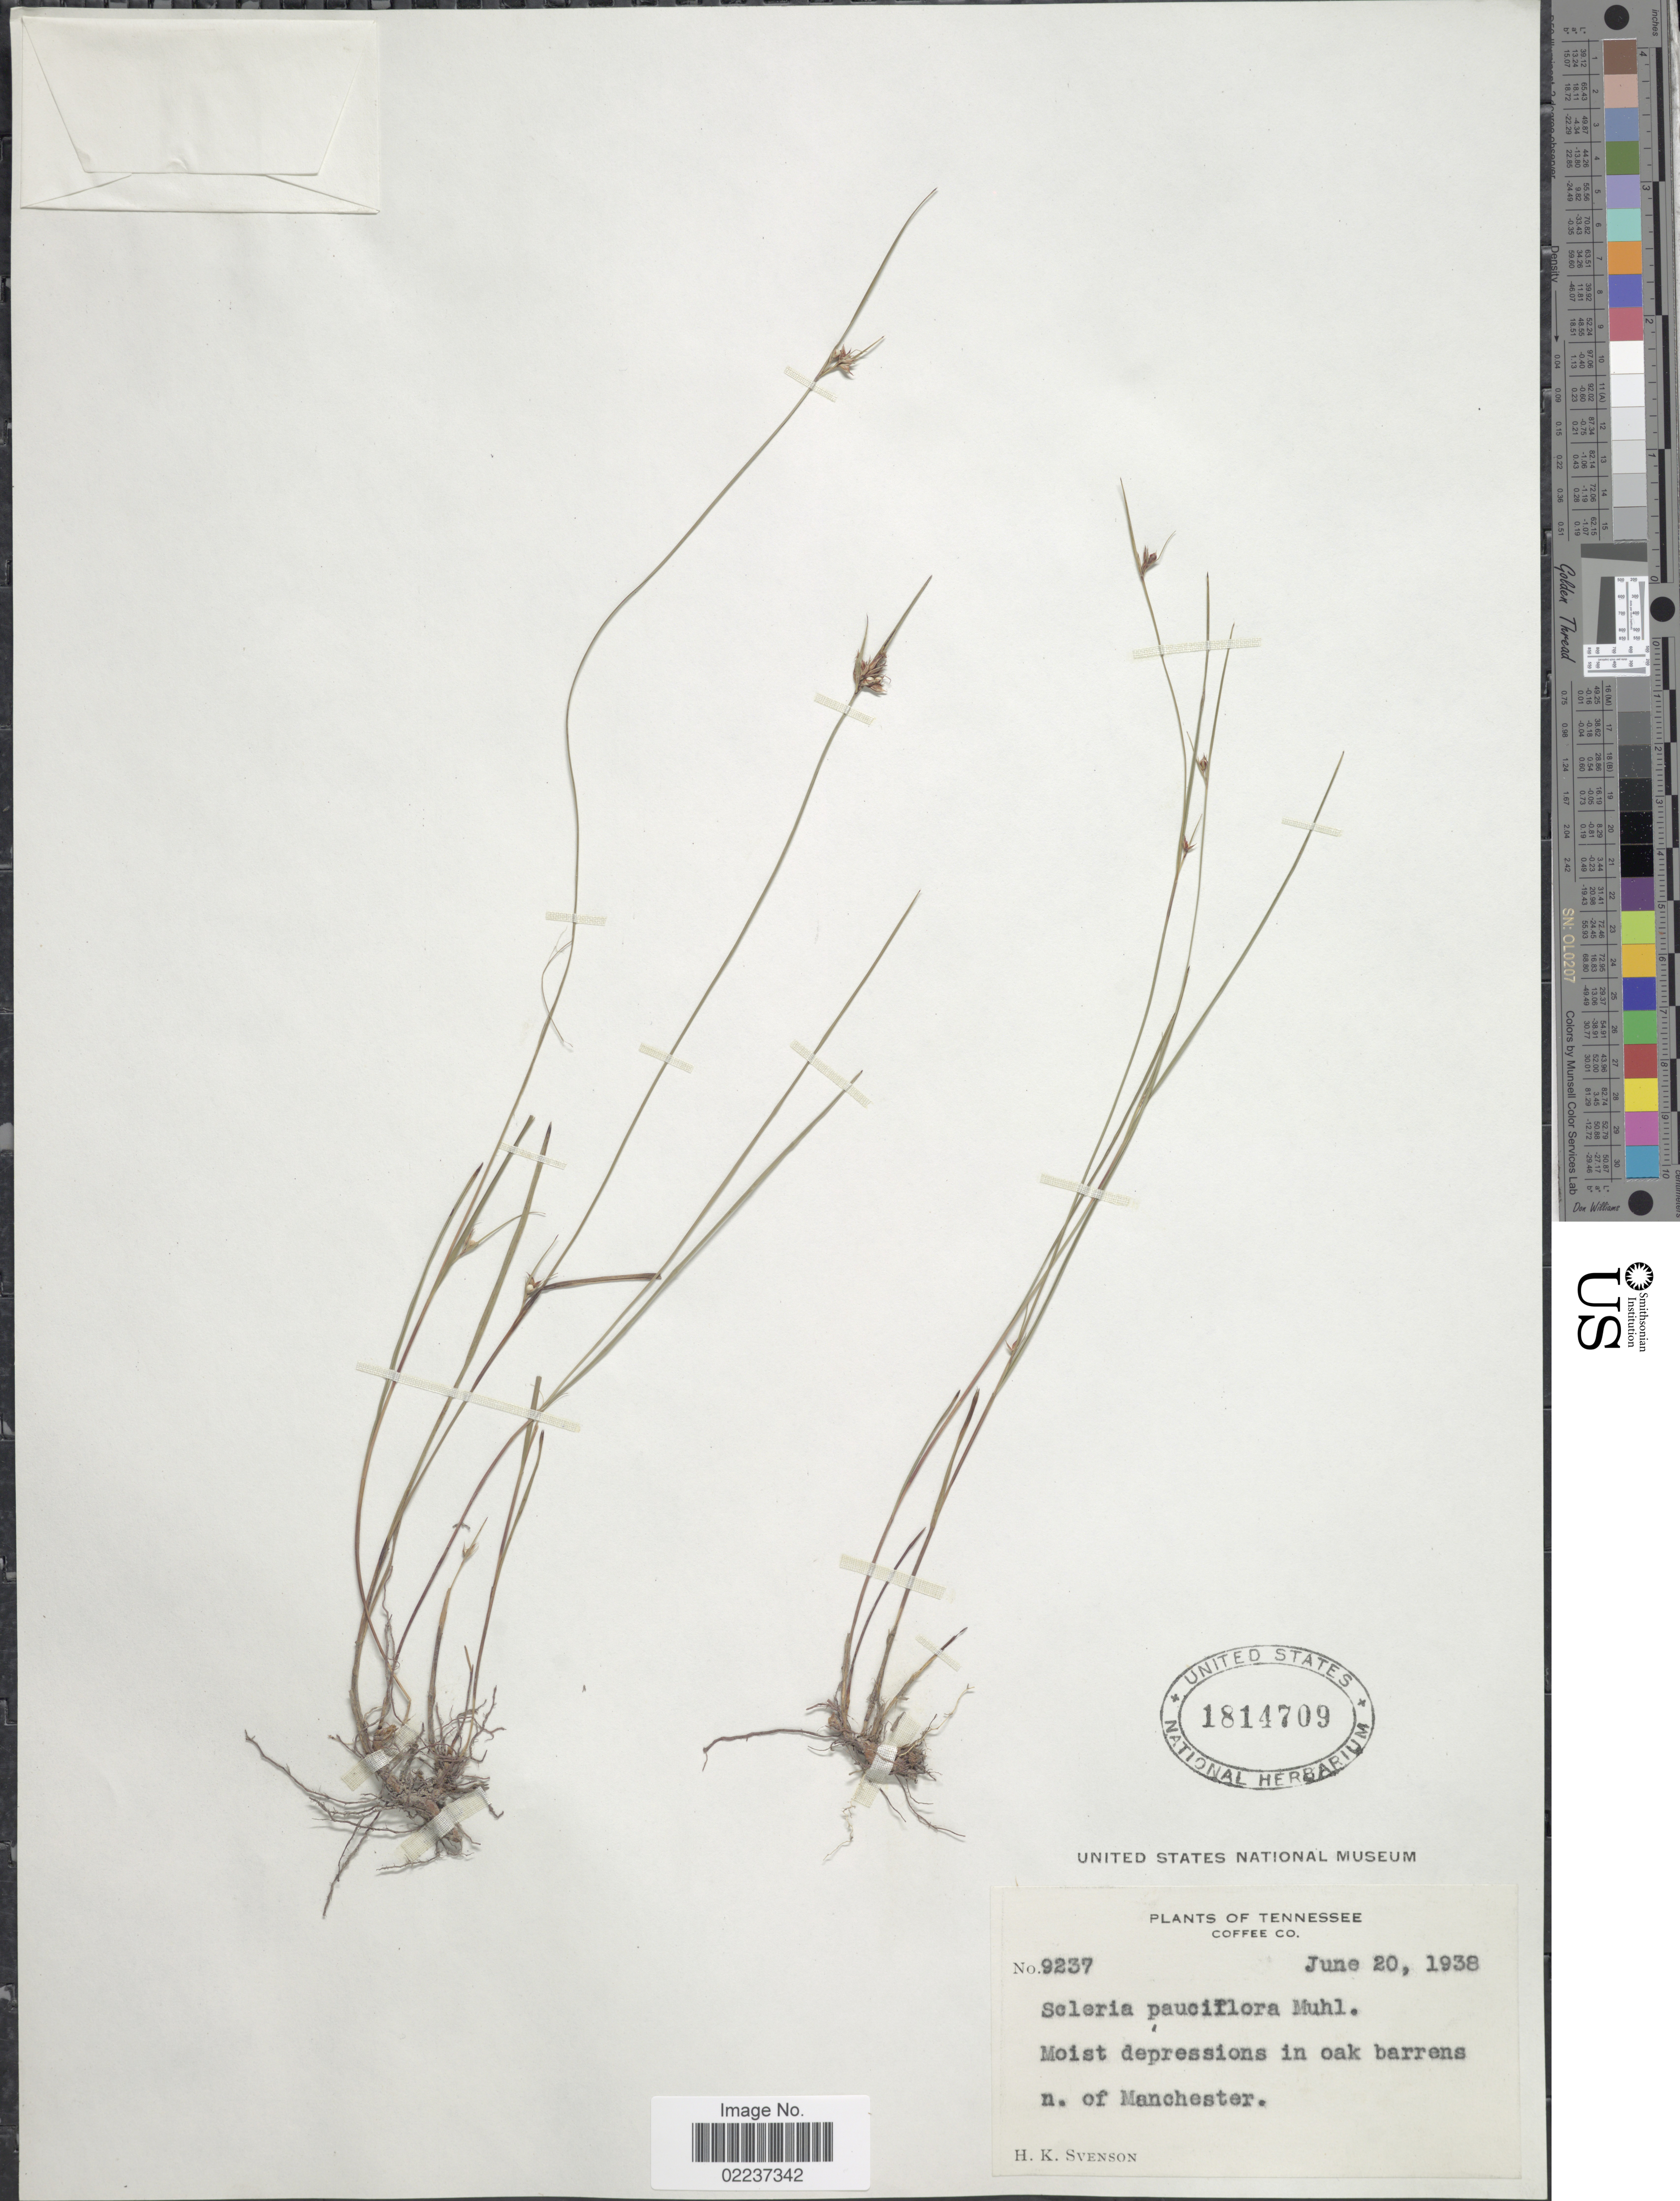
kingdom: Plantae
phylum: Tracheophyta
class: Liliopsida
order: Poales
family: Cyperaceae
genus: Scleria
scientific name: Scleria pauciflora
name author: Muhl. ex Willd.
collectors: H. K. Svenson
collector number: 9237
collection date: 1938-06-20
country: United States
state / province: Tennessee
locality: Coffee Co., Moist depression in oak barrens n. of Manchester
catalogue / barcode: US 1814709